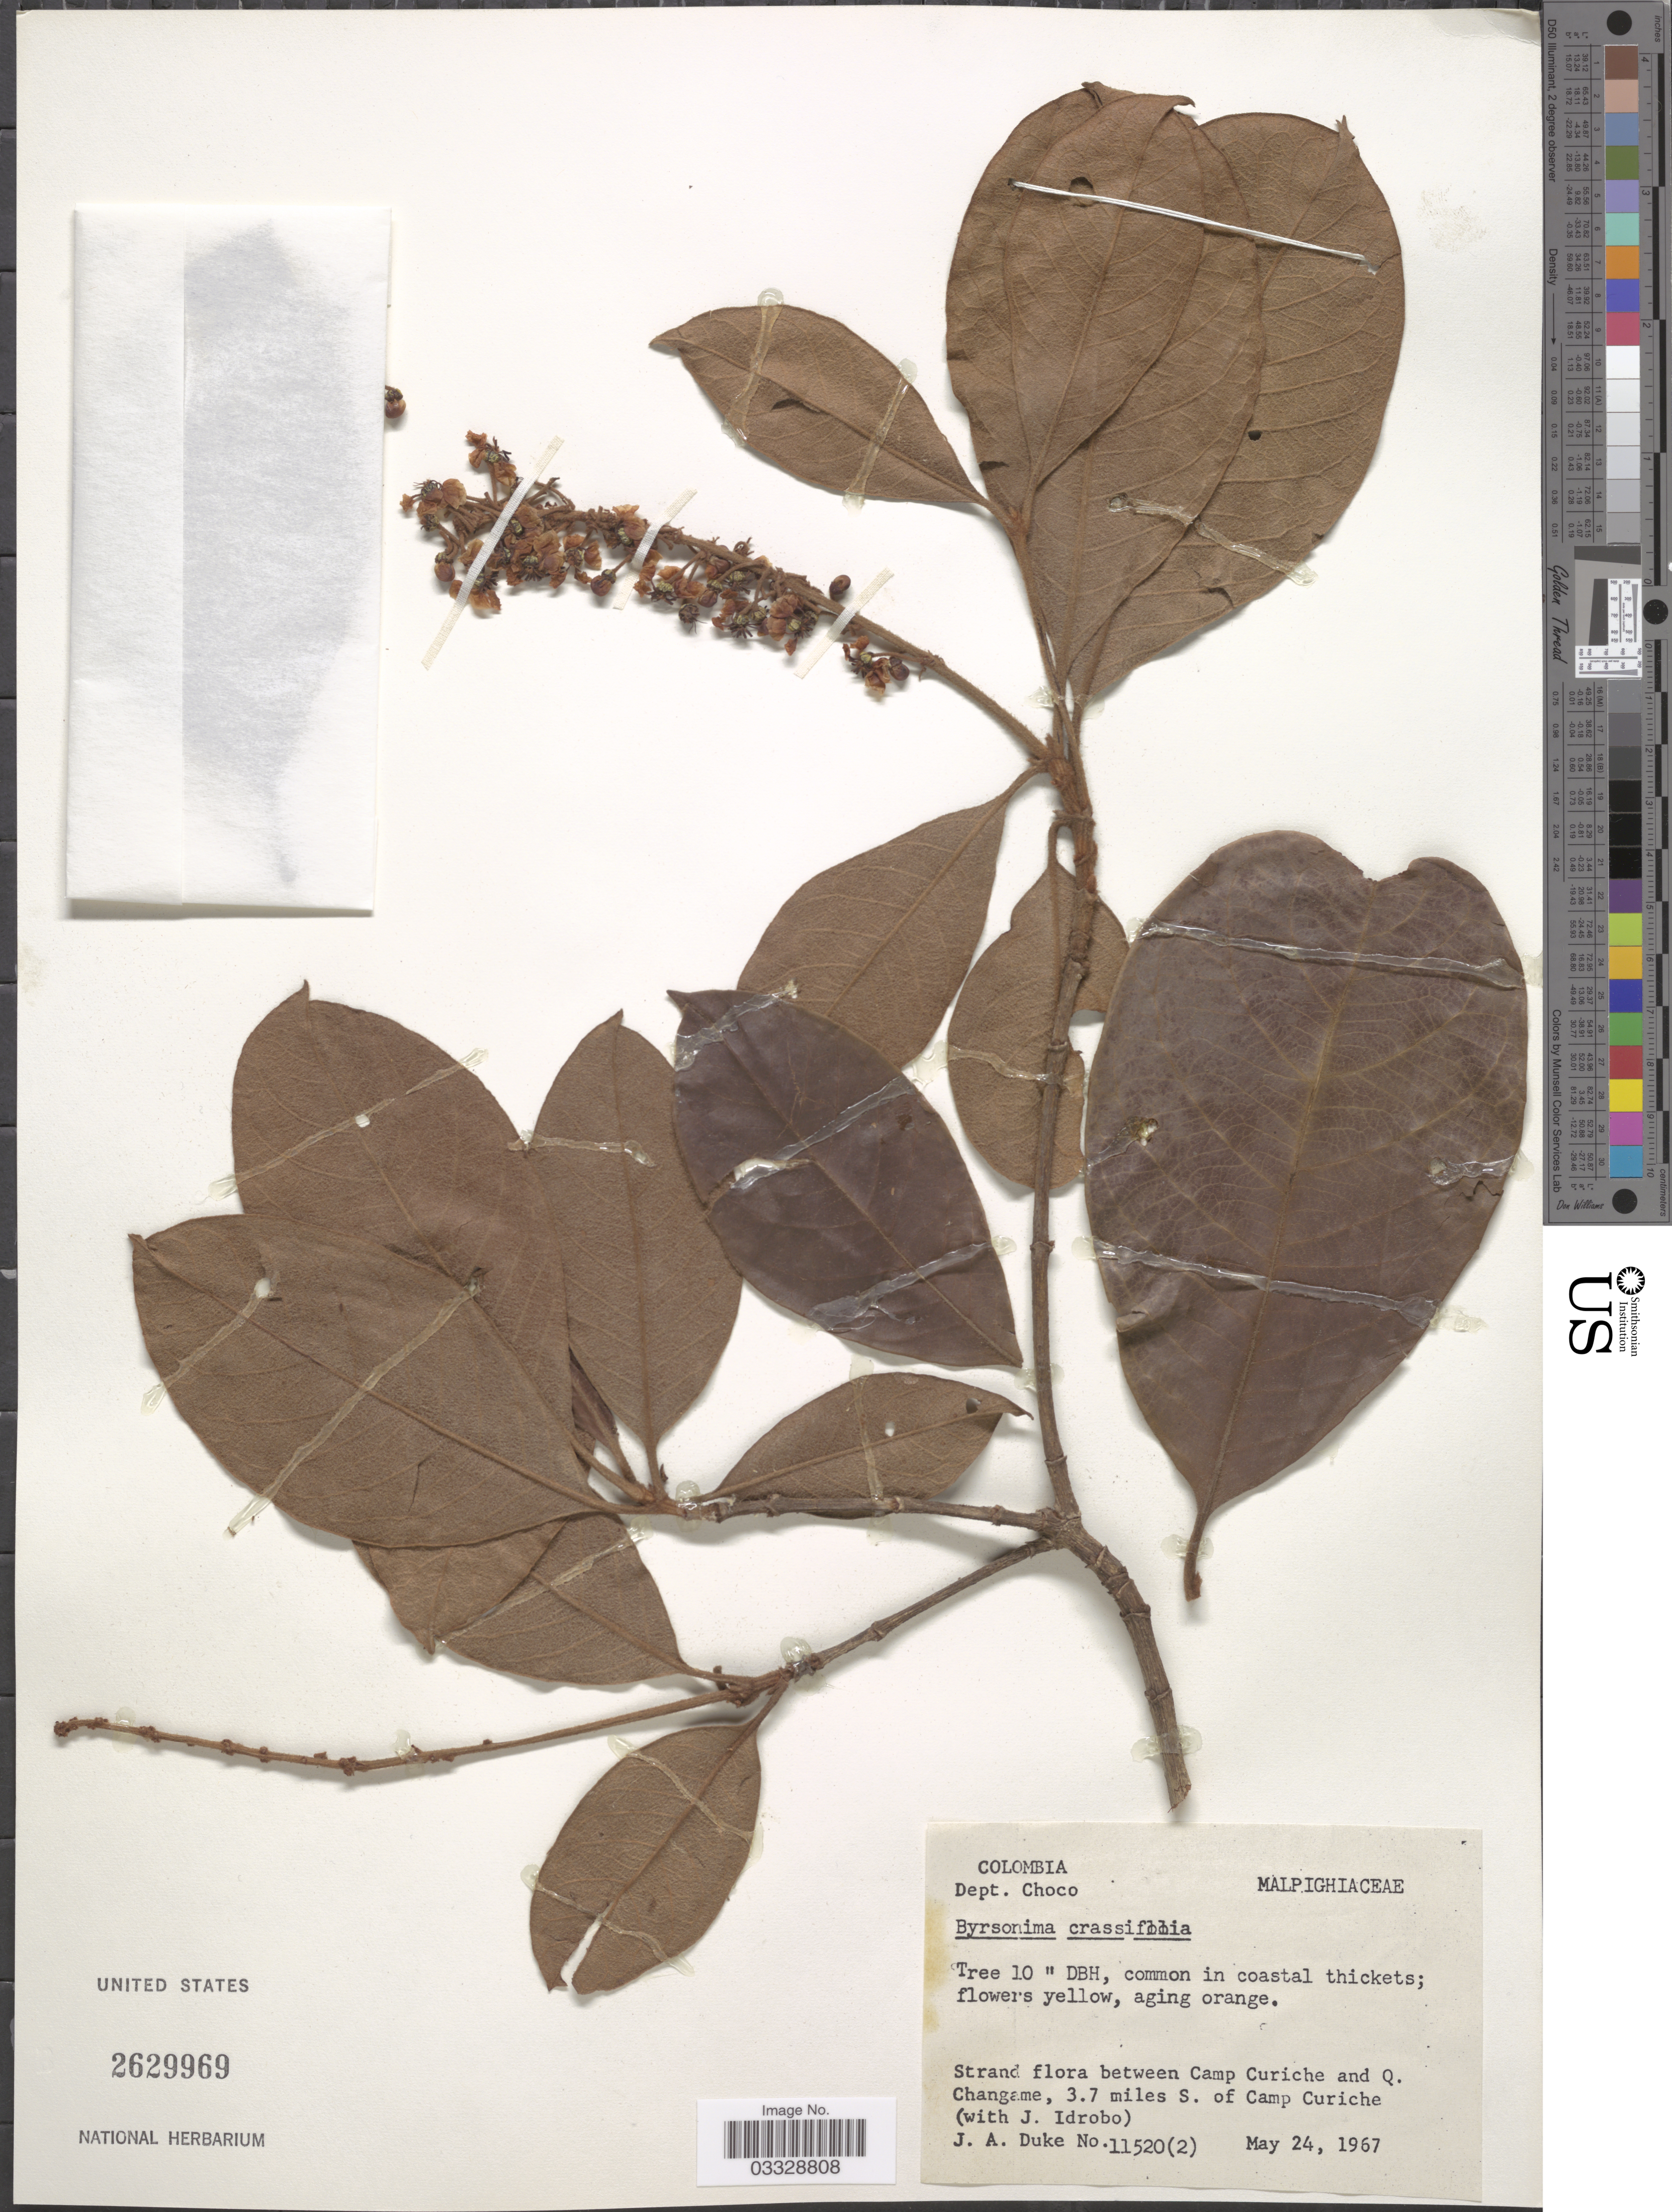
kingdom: Plantae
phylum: Tracheophyta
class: Magnoliopsida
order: Malpighiales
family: Malpighiaceae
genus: Byrsonima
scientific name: Byrsonima cumingiana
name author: A. Juss.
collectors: J. A. Duke & J. M. Idrobo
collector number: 11520(2)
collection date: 1967-05-24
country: Colombia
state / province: Chocó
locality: Dept. Choco. Between Camp Curiche and Q. Changame, 3.7 miles S. of Camp Curiche.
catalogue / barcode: US 2629969